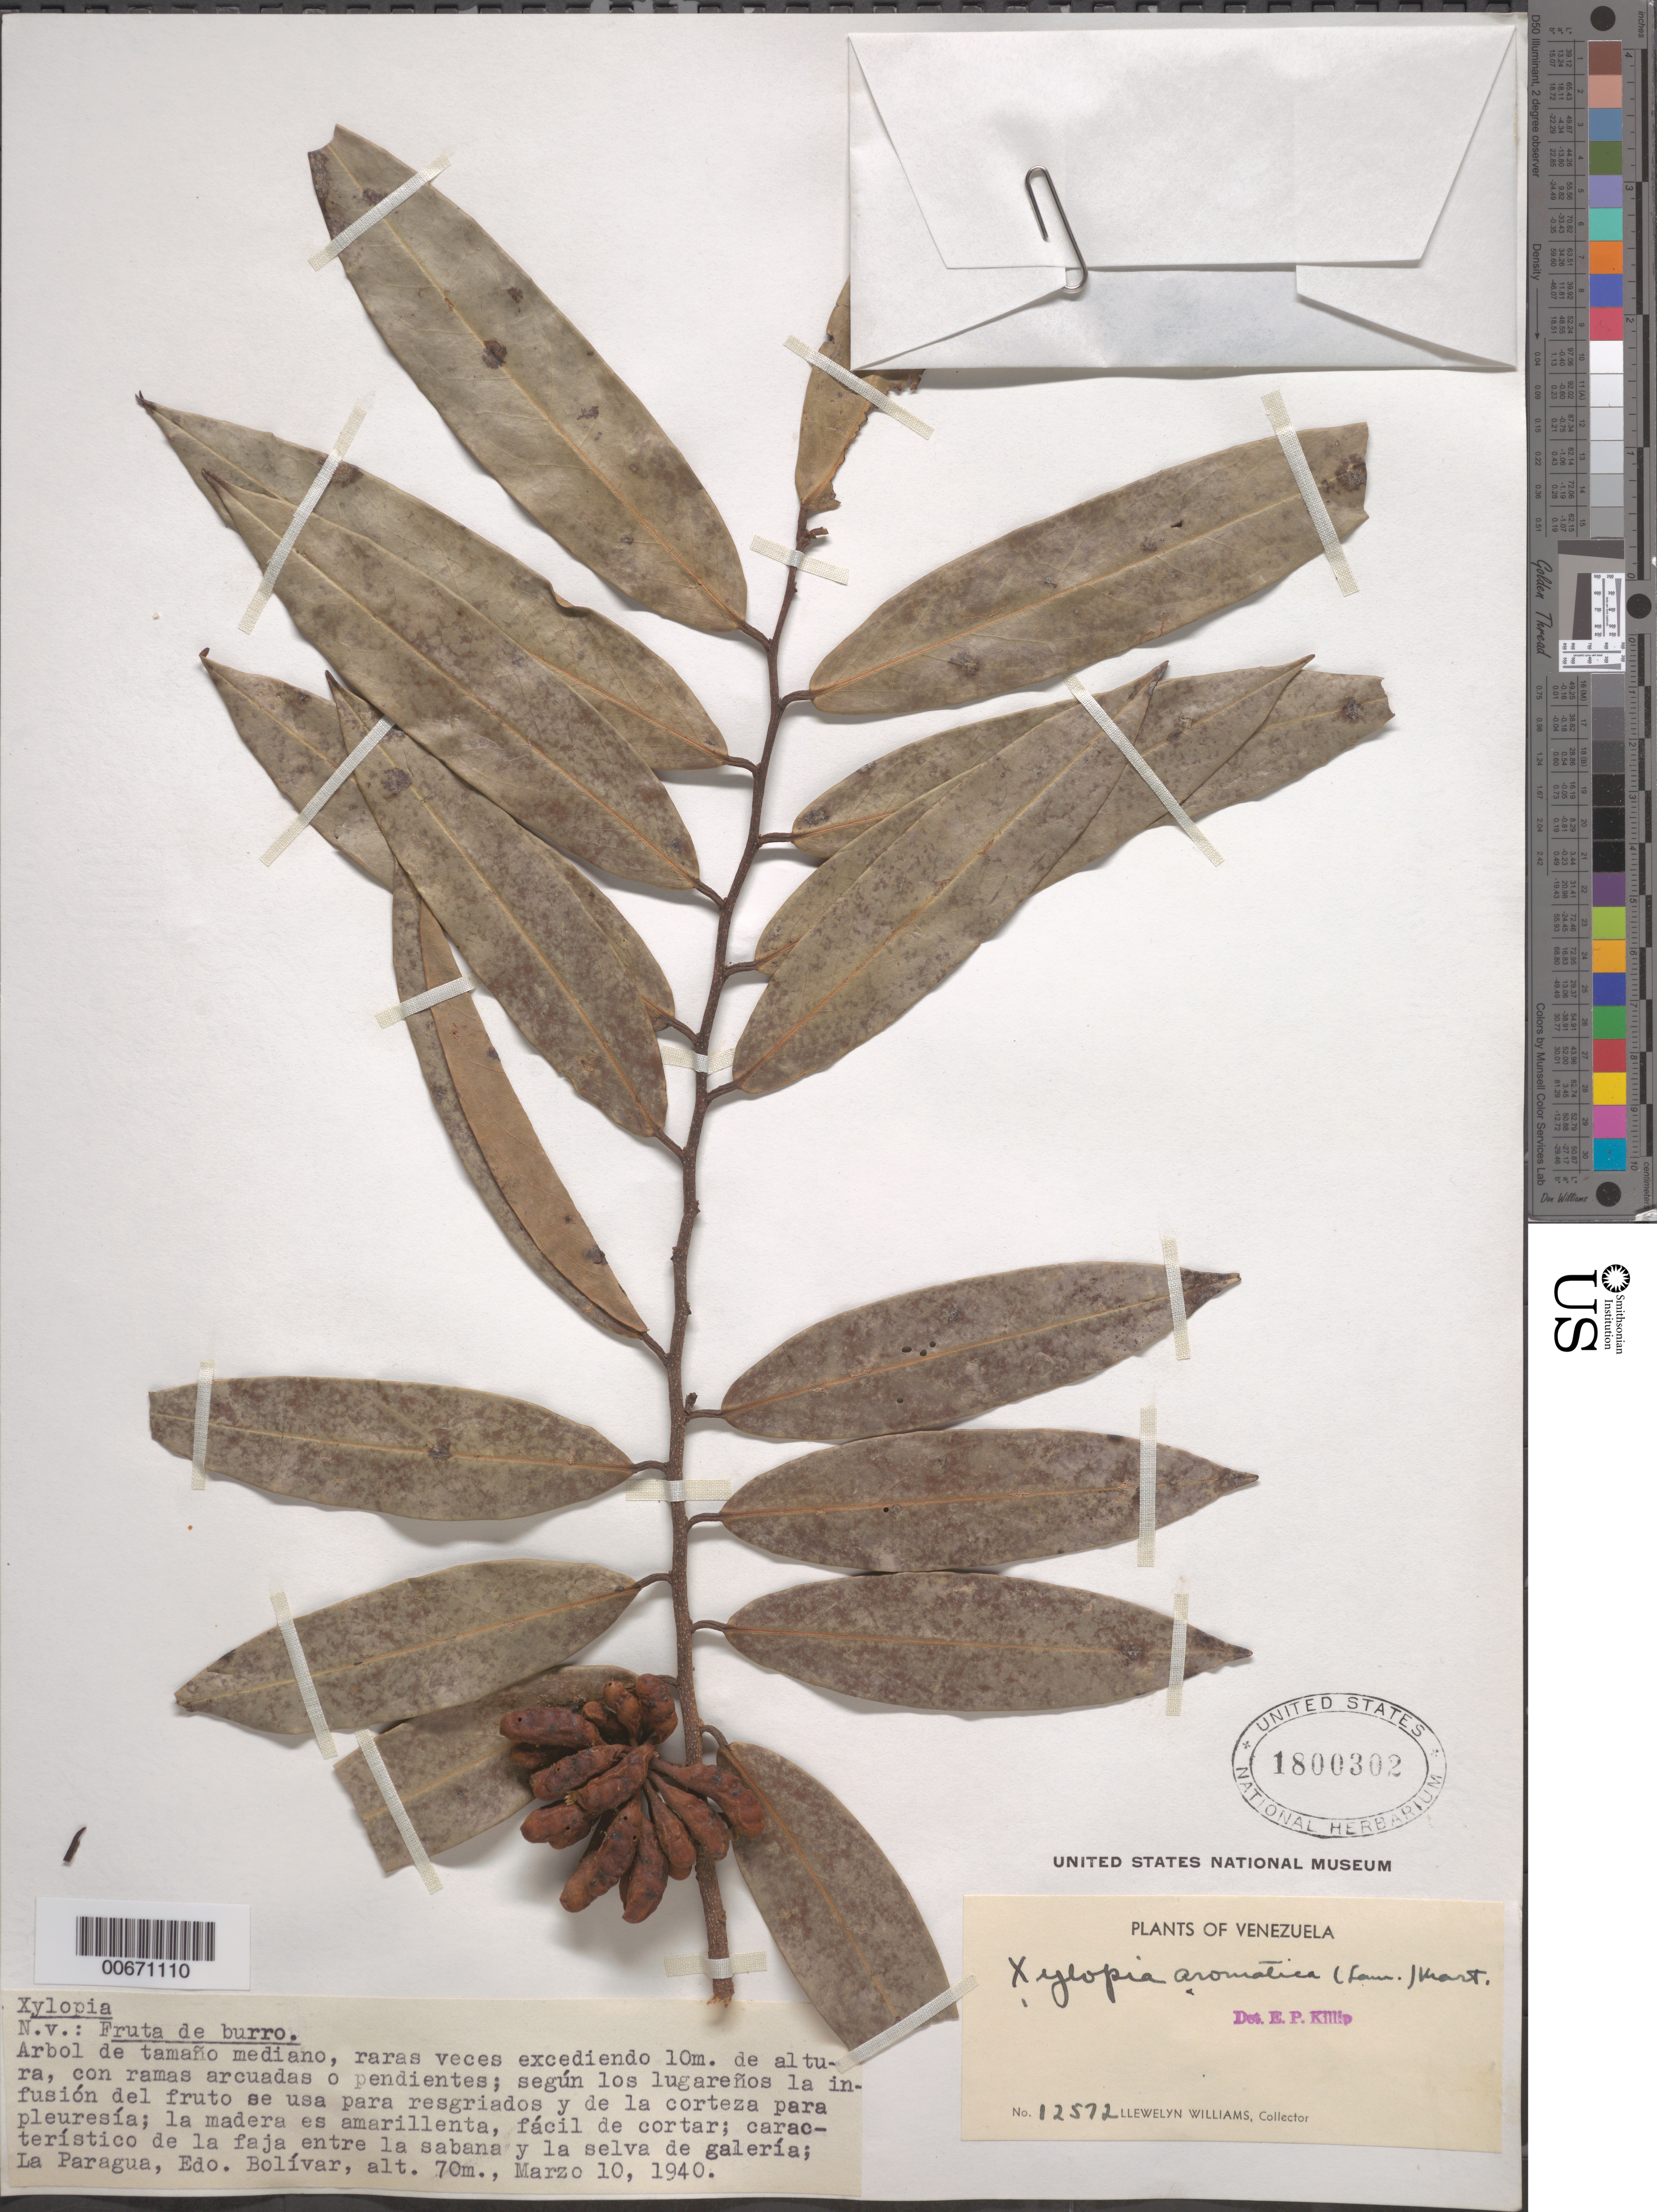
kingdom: Plantae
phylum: Tracheophyta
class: Magnoliopsida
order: Magnoliales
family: Annonaceae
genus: Xylopia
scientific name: Xylopia aromatica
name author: (Lam.) Mart.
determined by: Killip, Ellsworth P.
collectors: Ll. Williams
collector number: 12572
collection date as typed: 10-Mar-40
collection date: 1940-03-10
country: Venezuela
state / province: Bolívar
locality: La Paragua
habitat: Entre la sabanna y la selva de galería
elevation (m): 70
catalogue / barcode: US 1800302